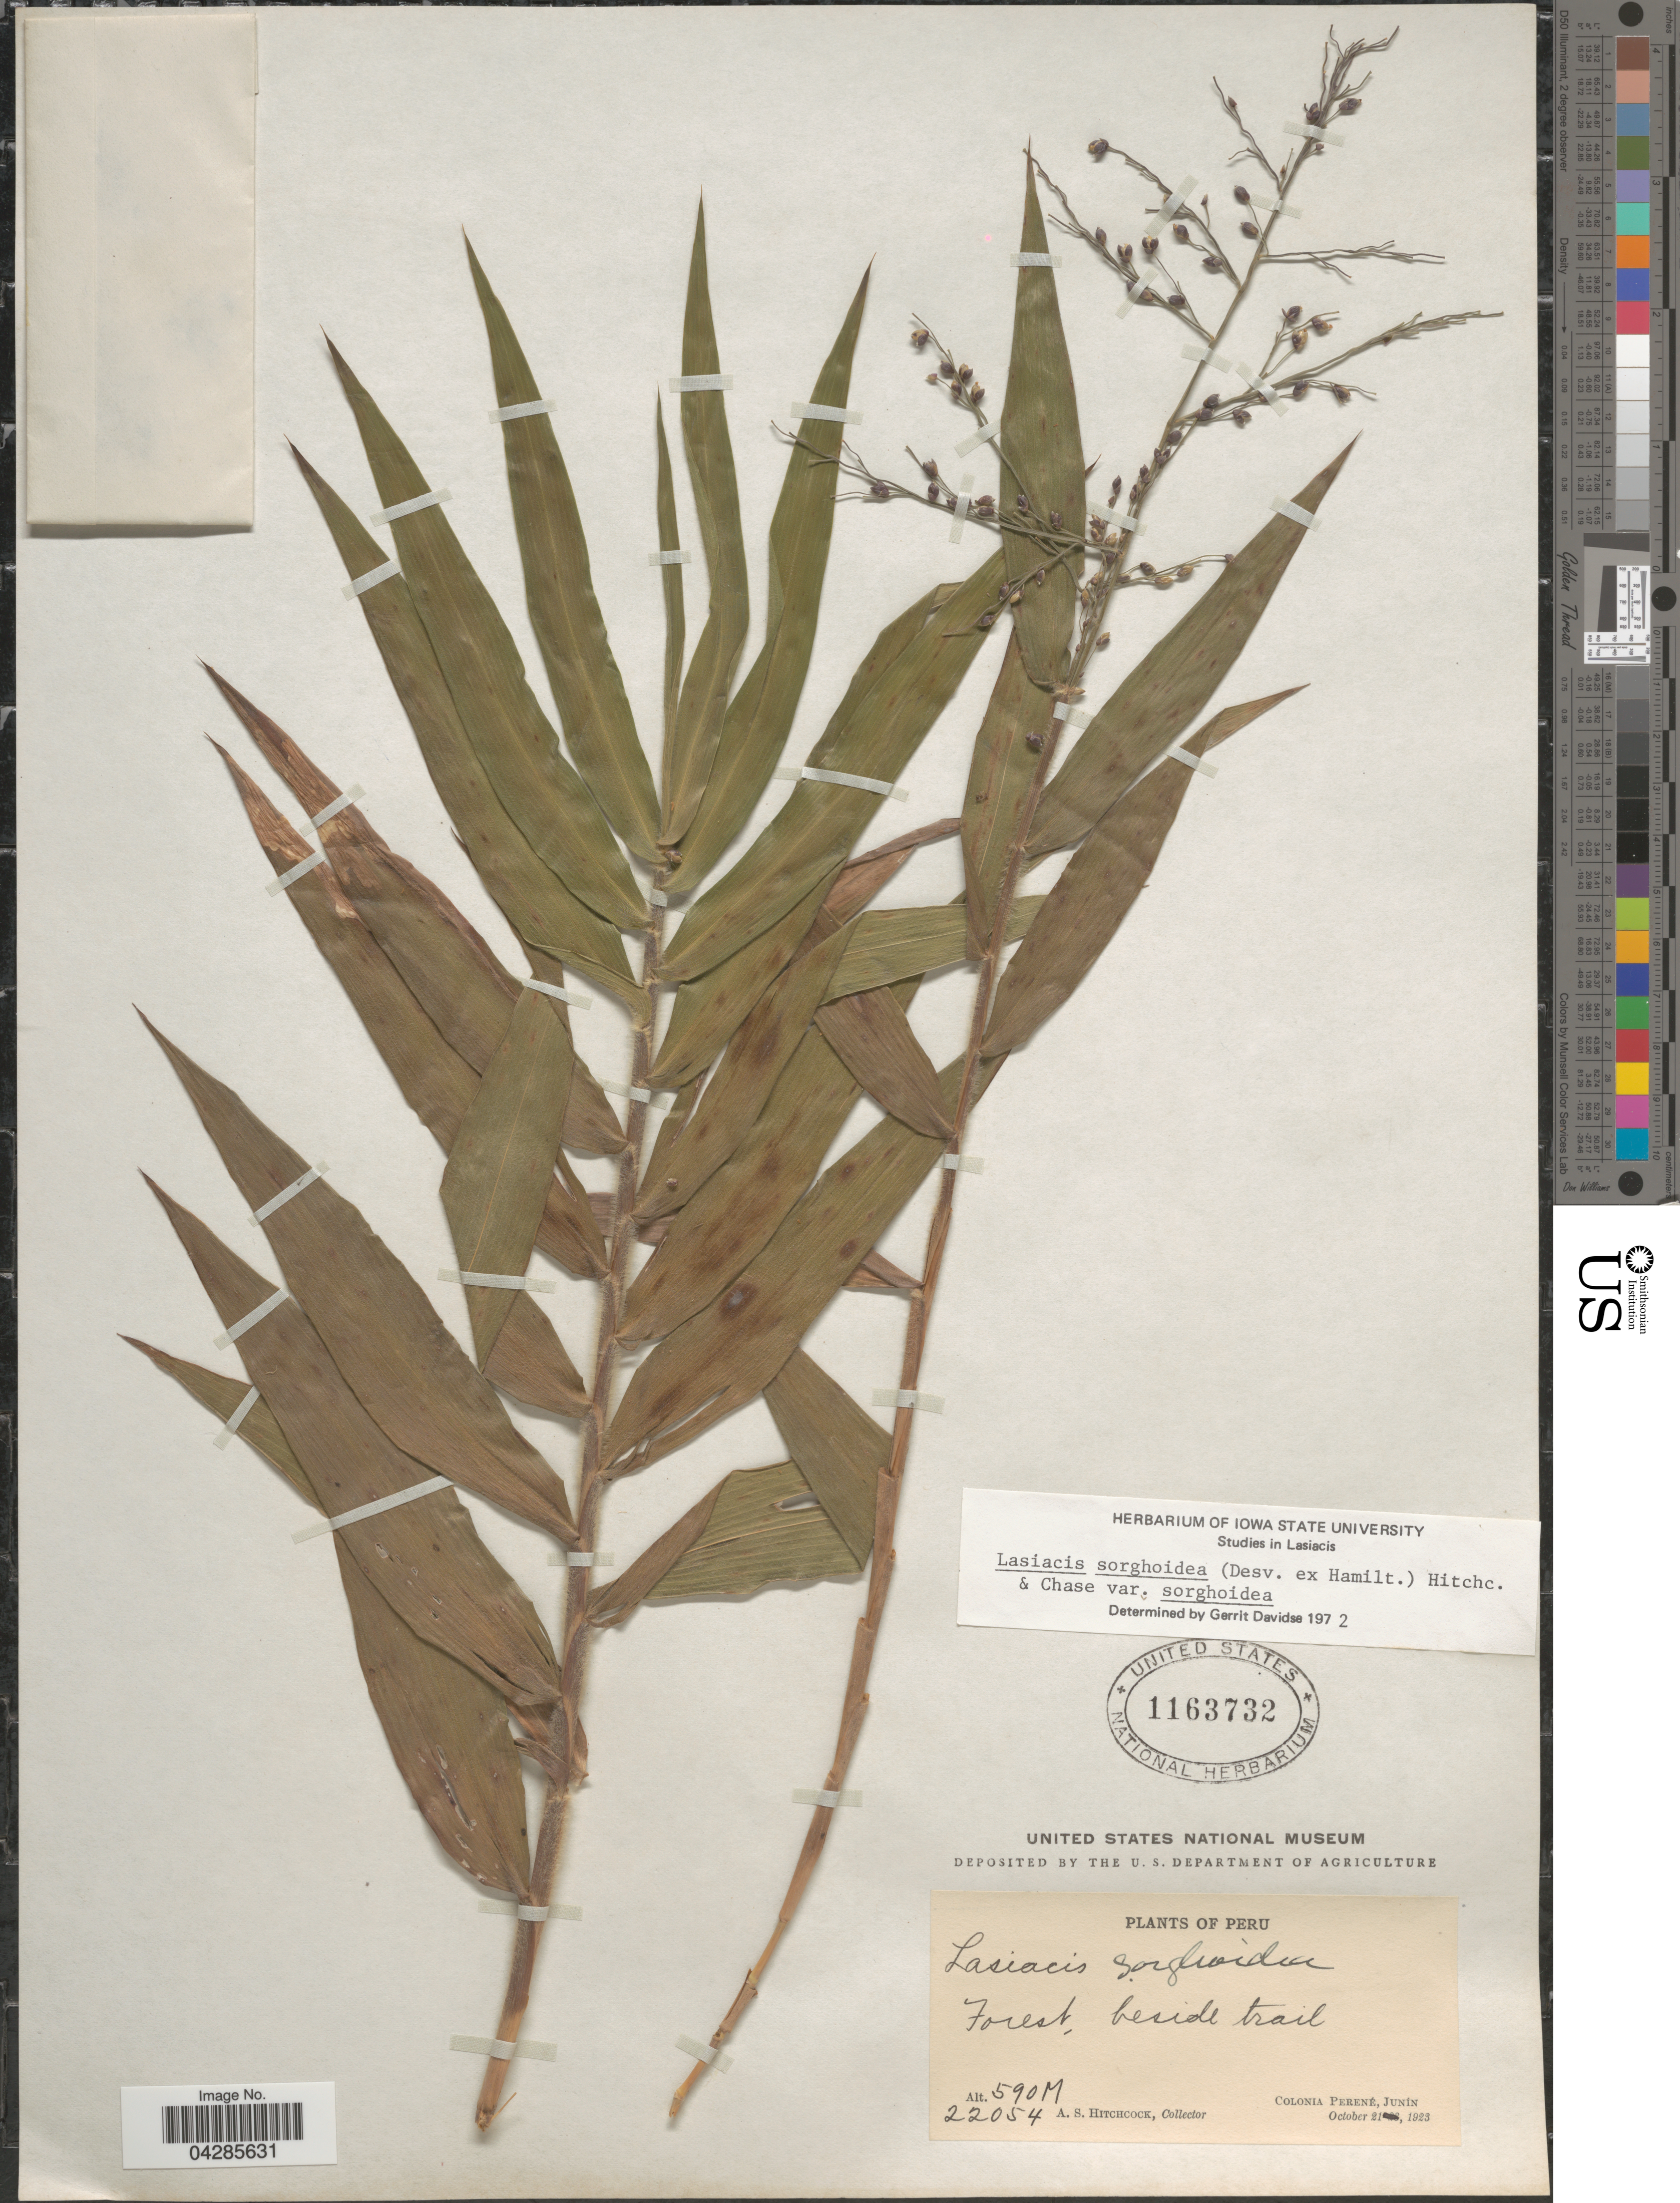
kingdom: Plantae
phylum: Tracheophyta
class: Liliopsida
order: Poales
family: Poaceae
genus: Lasiacis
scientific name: Lasiacis sorghoidea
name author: (Desv. ex Ham.) Hitchc. & Chase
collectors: A. S. Hitchcock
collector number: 22054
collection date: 1923-10-21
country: Peru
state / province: Junín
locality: Forest, beside trail. Colonia Perené.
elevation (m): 590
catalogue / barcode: US 1163732